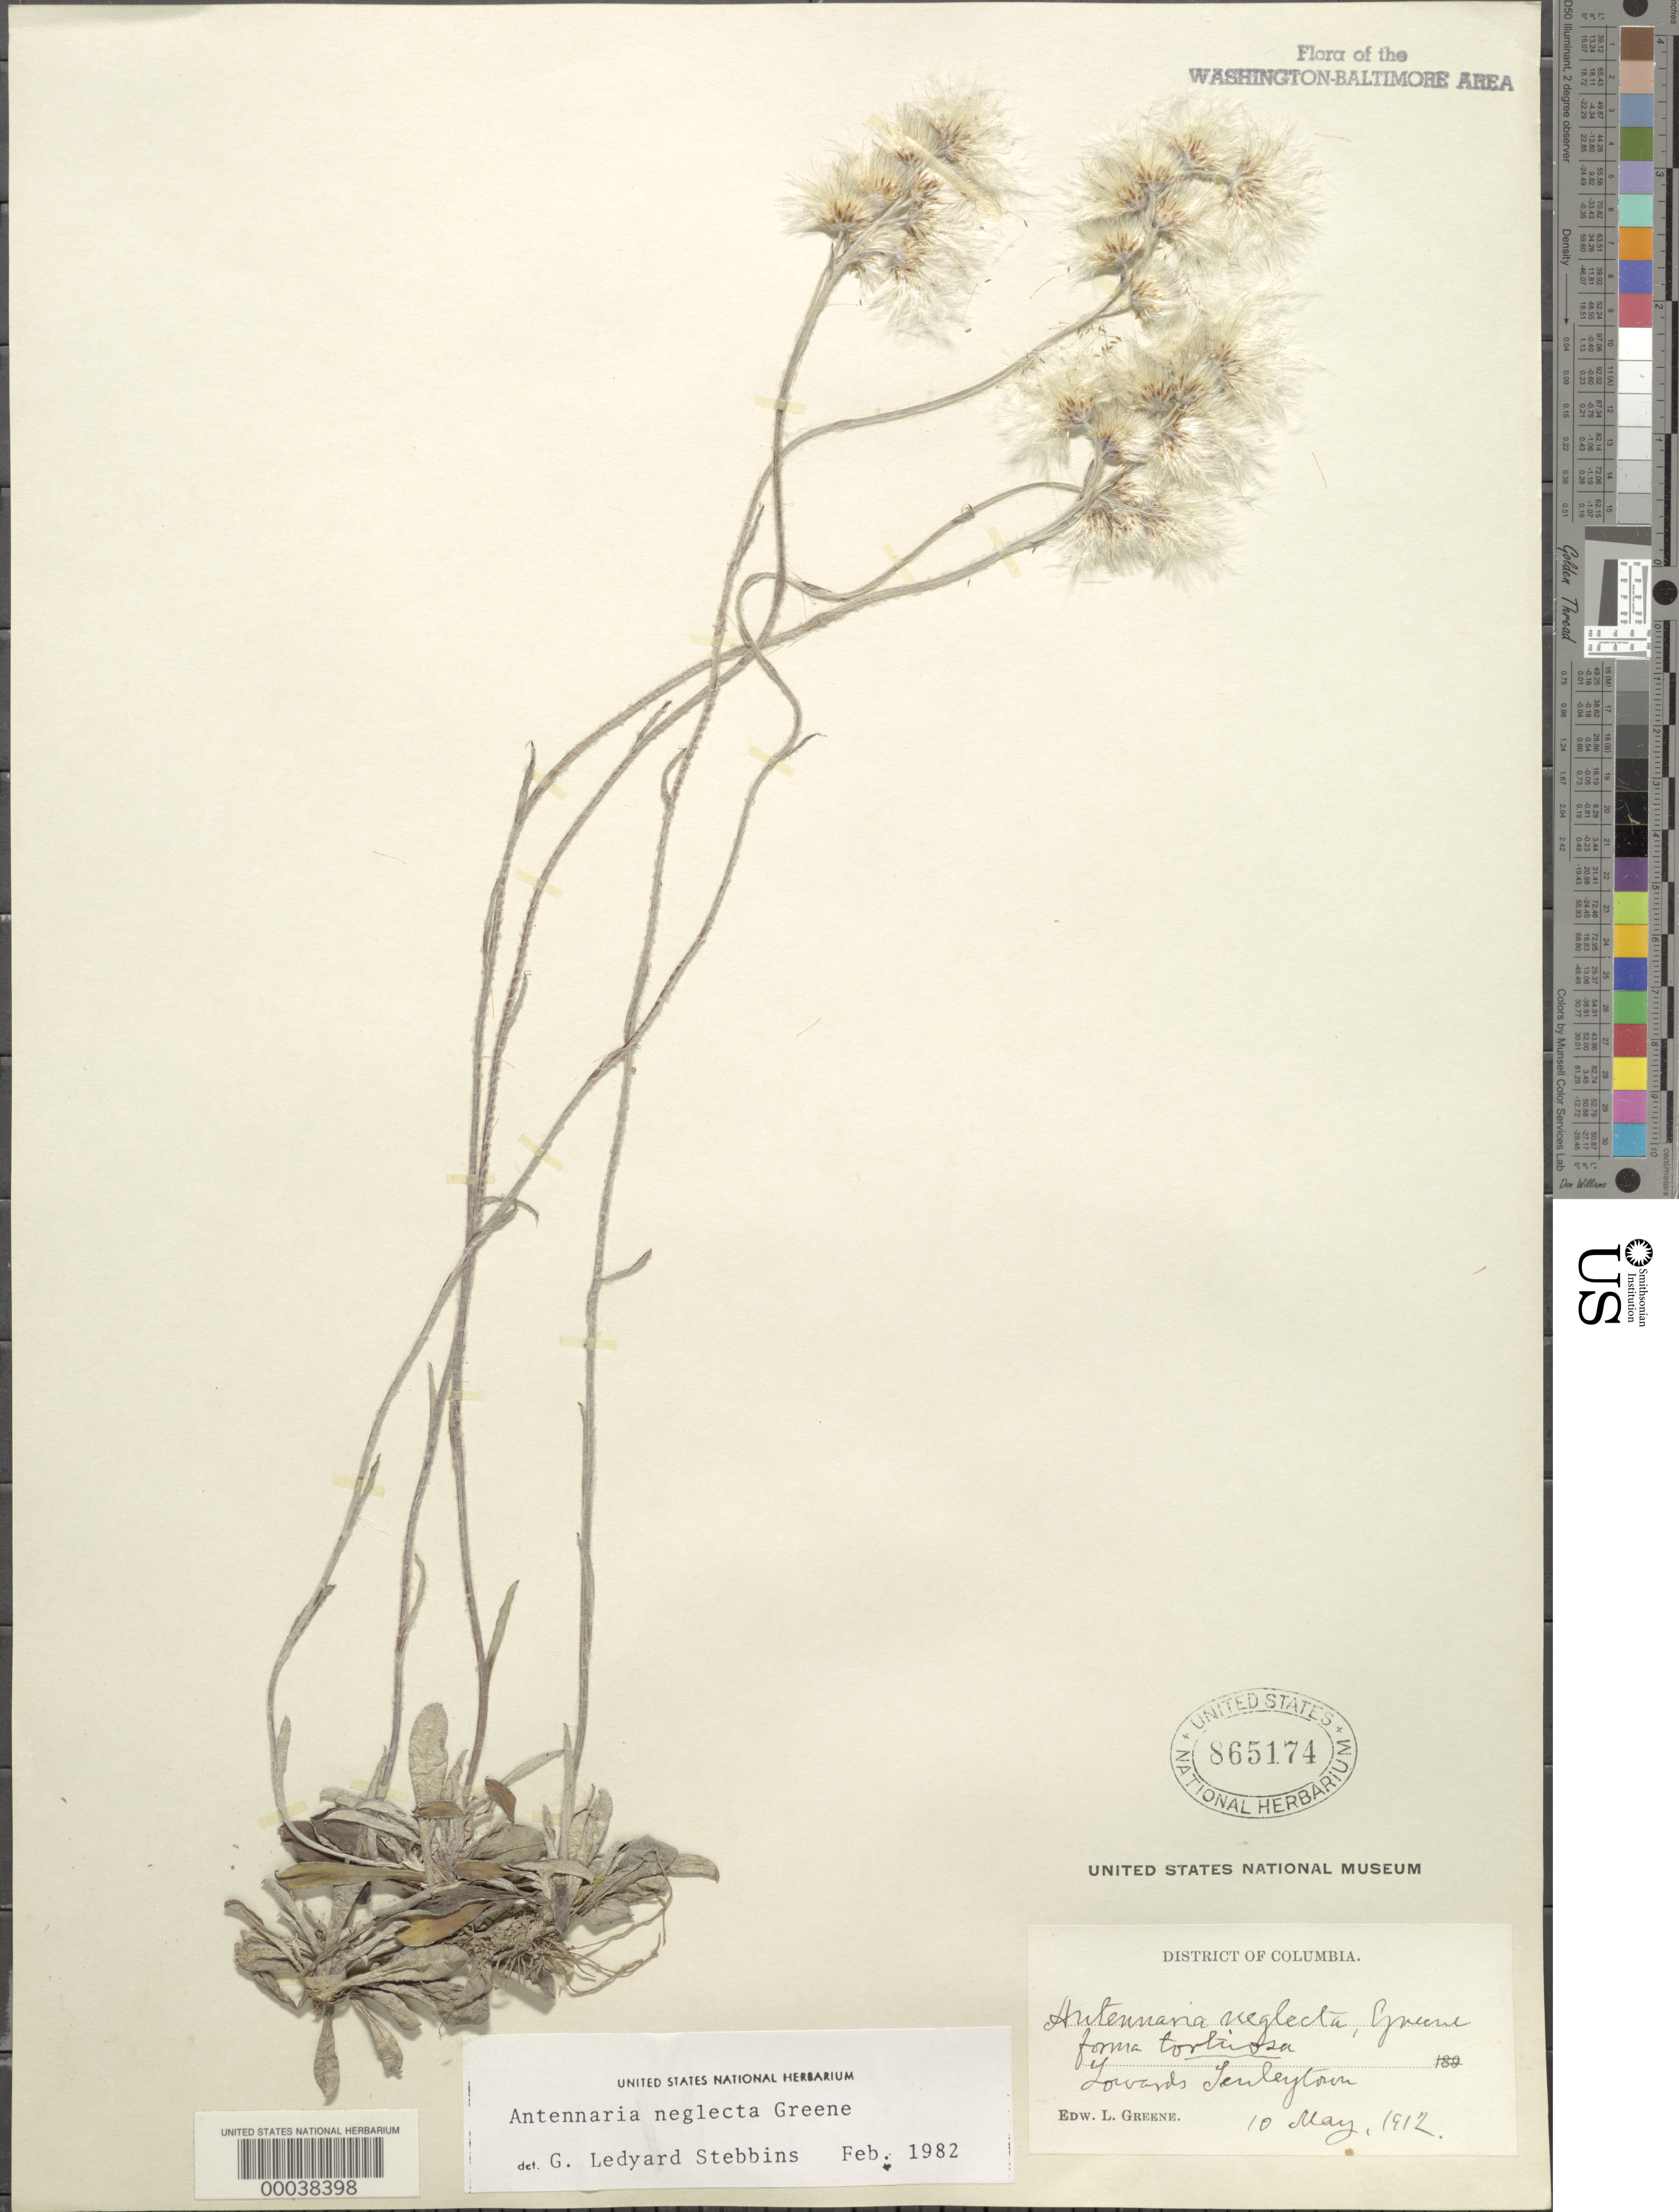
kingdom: Plantae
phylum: Tracheophyta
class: Magnoliopsida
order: Asterales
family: Asteraceae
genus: Antennaria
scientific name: Antennaria neglecta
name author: Greene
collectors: E. L. Greene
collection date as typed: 10 May 1912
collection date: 1912-05-10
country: United States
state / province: District of Columbia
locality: towards Tenleytown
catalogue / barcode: US 865174